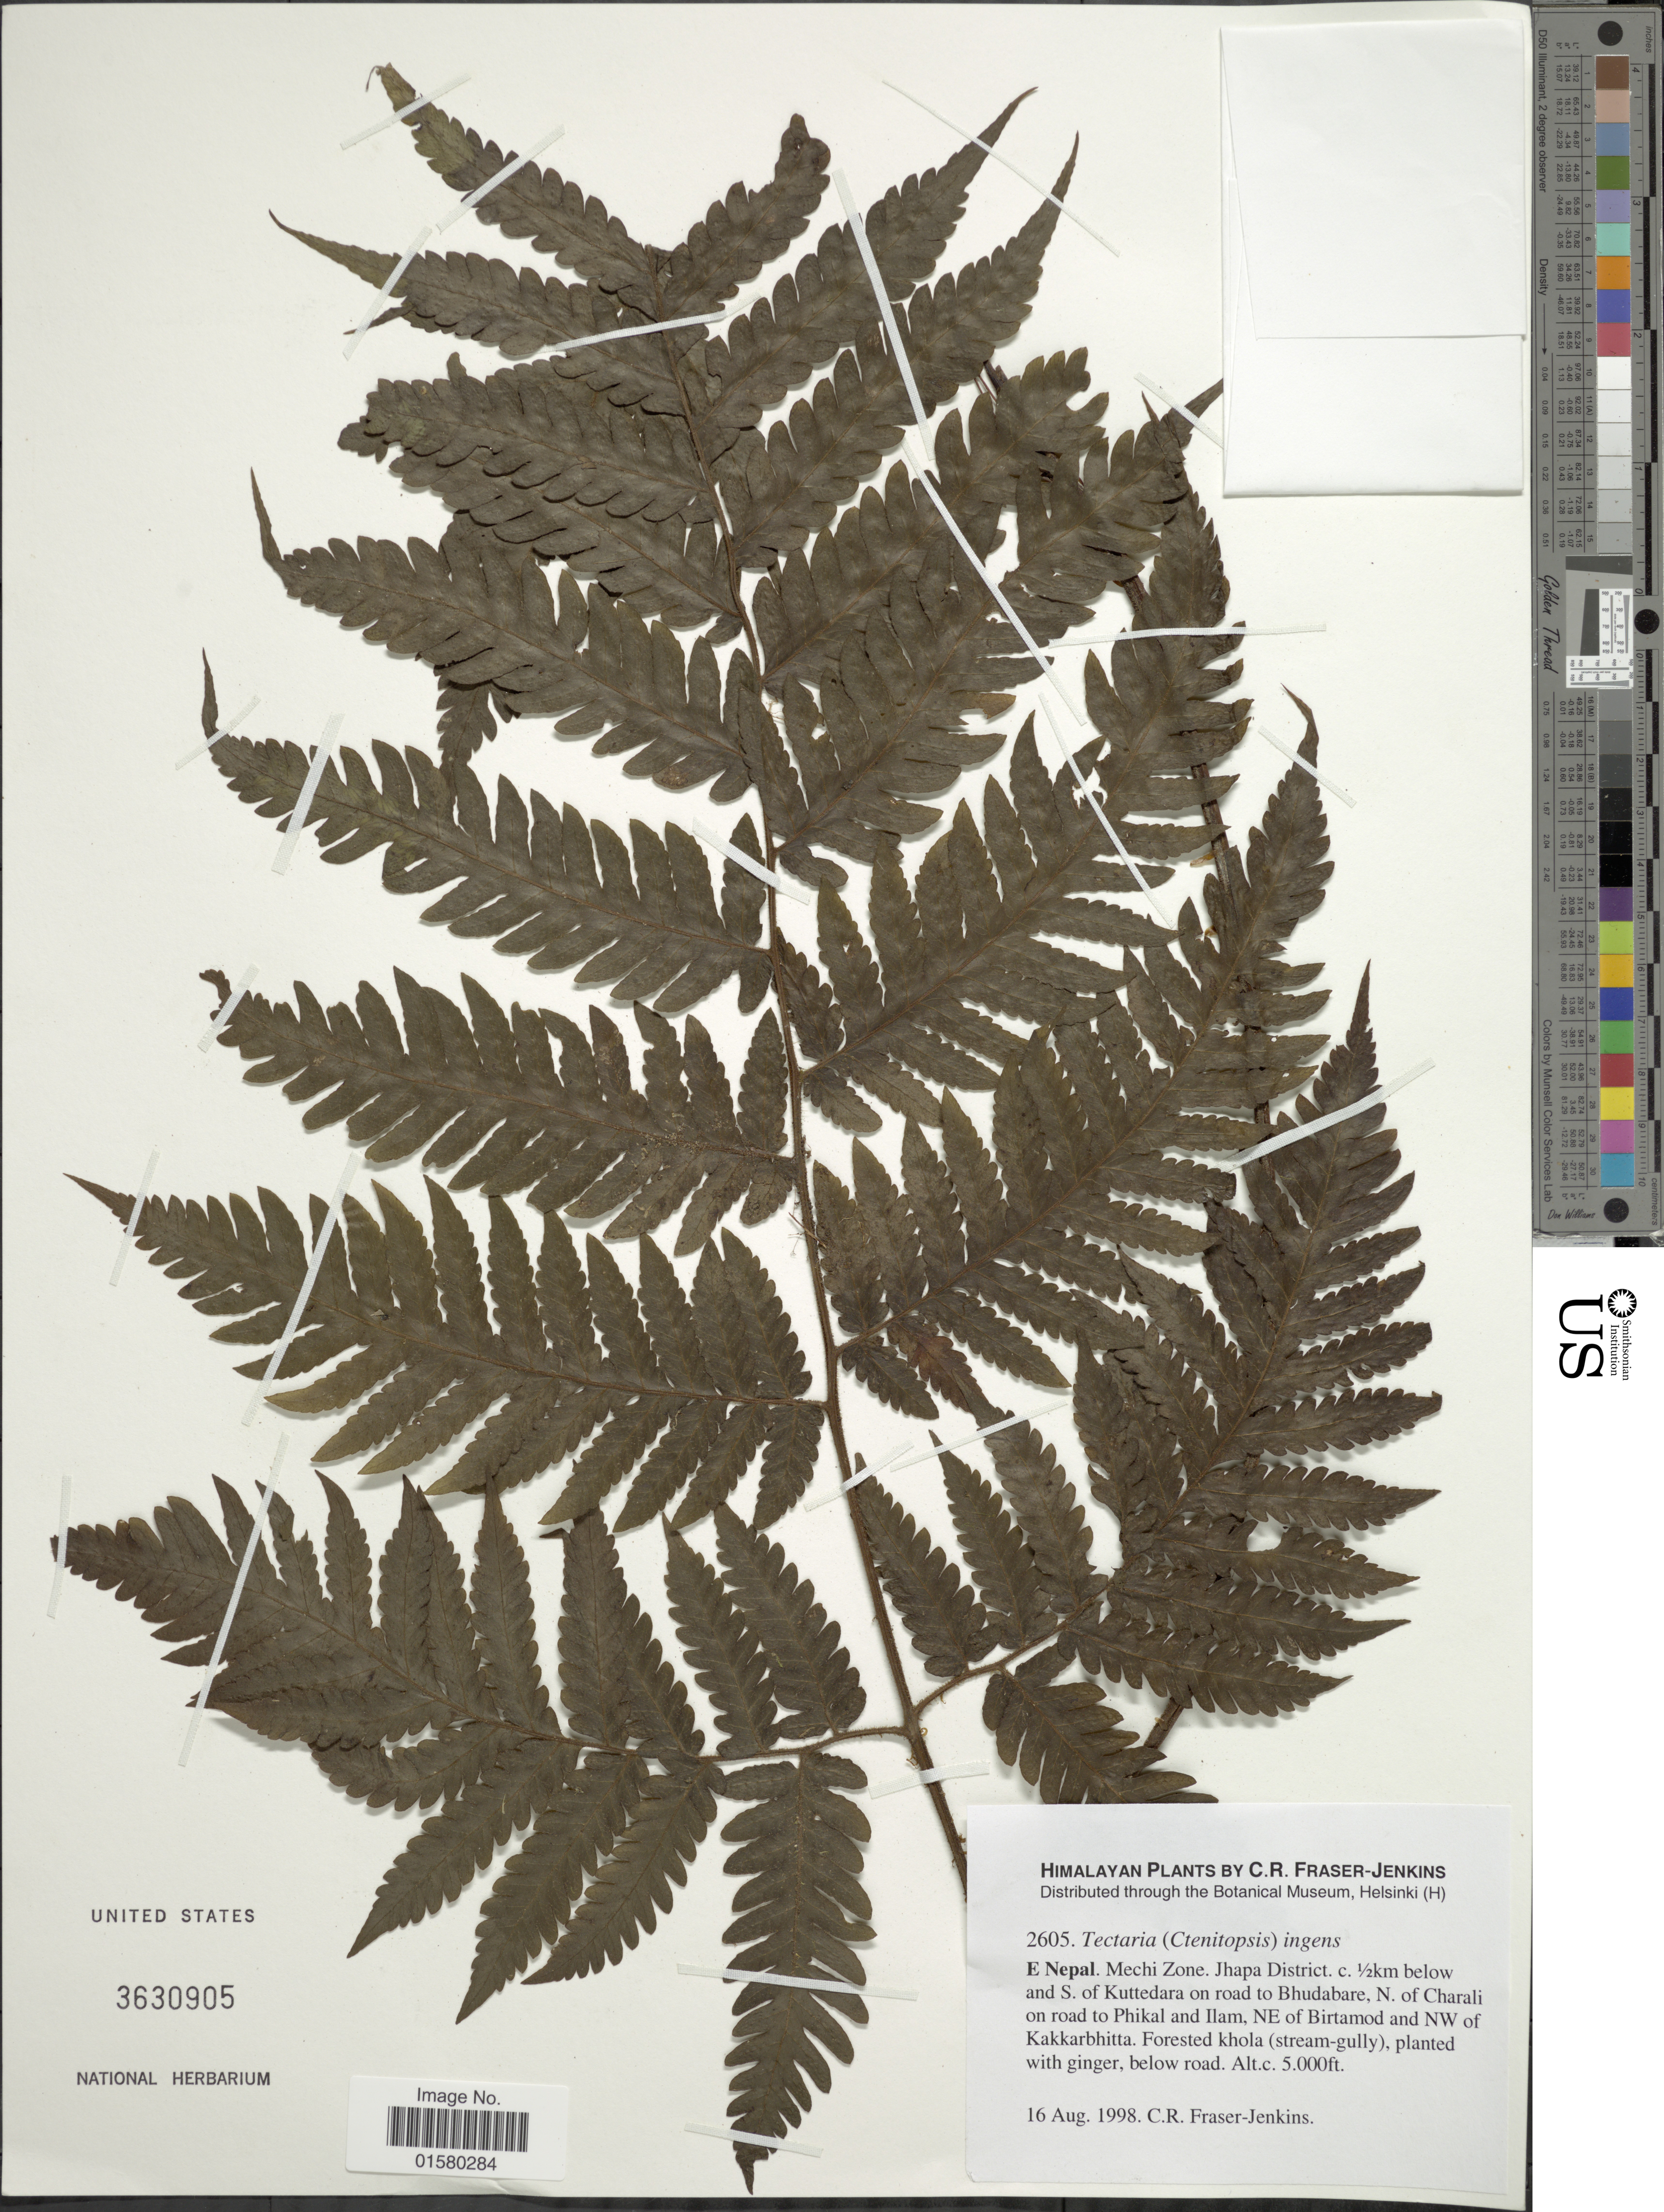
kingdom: Plantae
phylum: Tracheophyta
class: Polypodiopsida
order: Polypodiales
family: Tectariaceae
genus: Tectaria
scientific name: Tectaria ingens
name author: (Atk. ex C.B. Clarke)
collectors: C. R. Fraser-Jenkins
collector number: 2605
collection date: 1998-08-16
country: Nepal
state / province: Mechi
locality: Himalaya, E Nepal, Mechi Zone, Jhapa District, c. 1/2 km below and S. of Kuttedara on road to Bhudabare, N. of Charali on road to Phikal and Ilam, NE of Birtamod and NW of Kakkarbhitta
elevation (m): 1524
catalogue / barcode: US 3630905